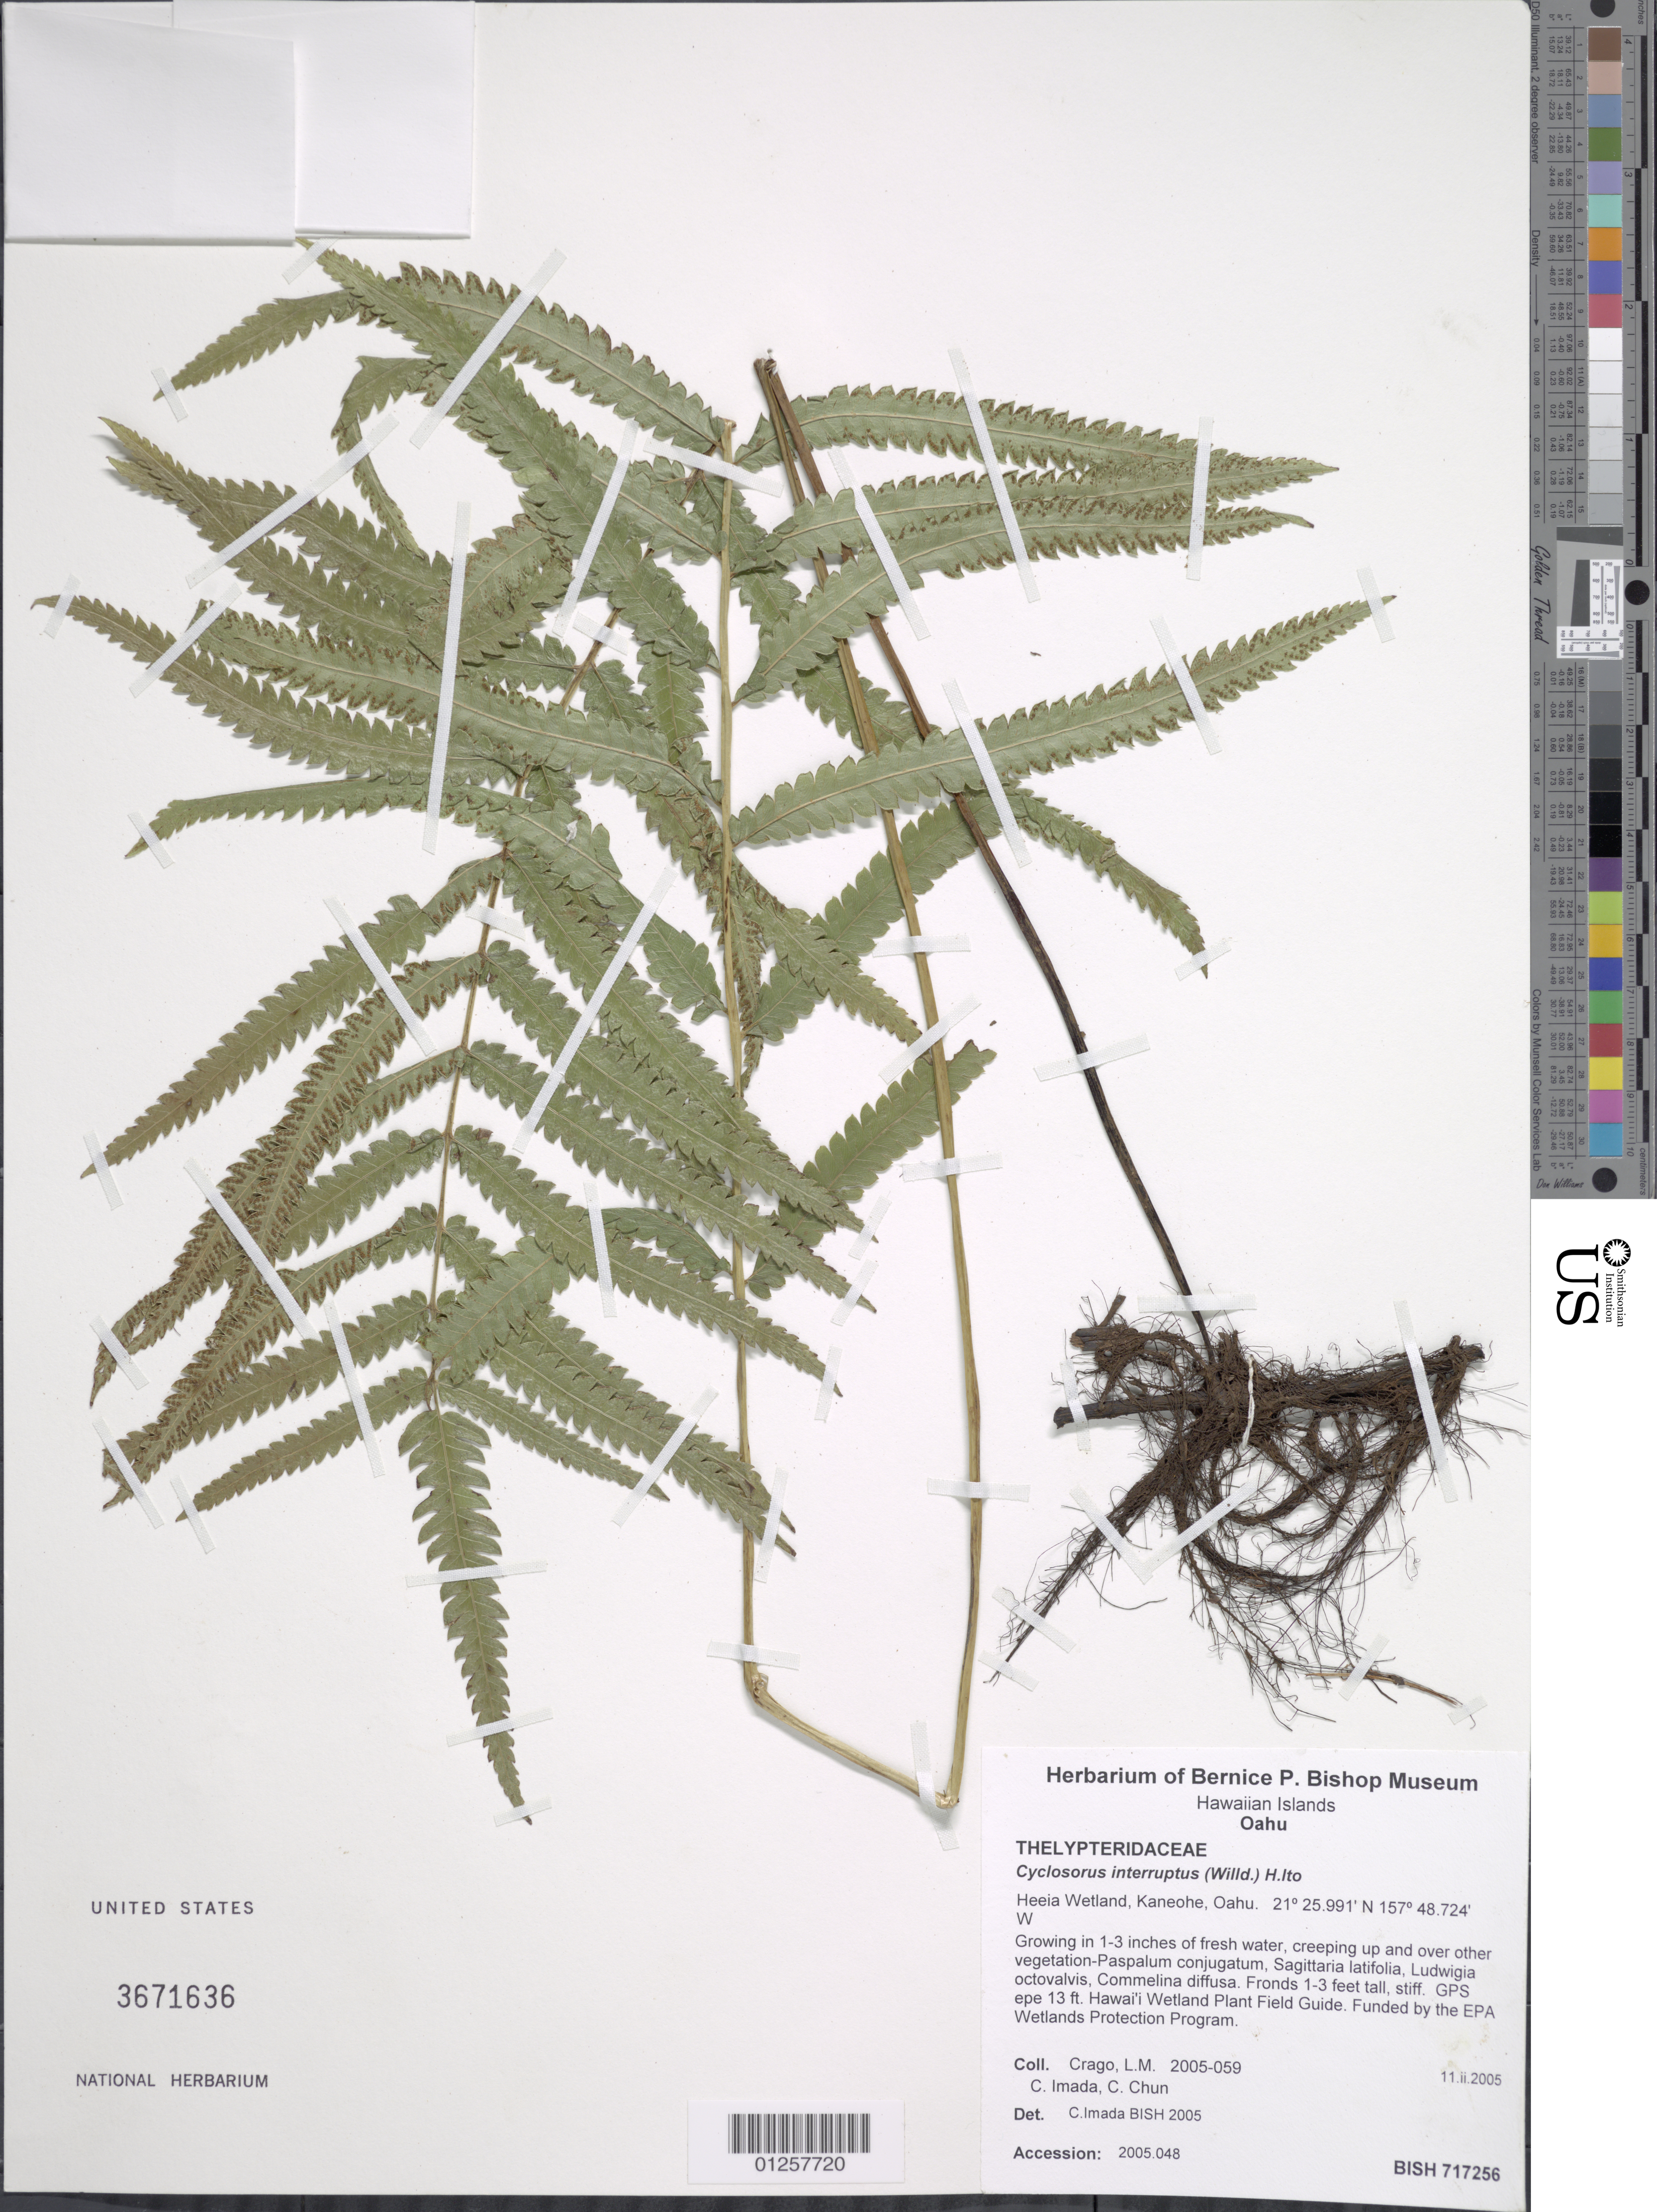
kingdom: Plantae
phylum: Tracheophyta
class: Polypodiopsida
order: Polypodiales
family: Thelypteridaceae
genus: Cyclosorus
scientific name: Cyclosorus interruptus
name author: (Willd.) H. Itô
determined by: Imada, C.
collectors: L. Crago, C. Imada & C. Chun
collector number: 2005-059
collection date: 2005-02-11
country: United States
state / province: Hawaii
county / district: Honolulu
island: Oahu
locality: Kaneohe, Heeia Wetland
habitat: In fresh water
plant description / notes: Accession: 2005.048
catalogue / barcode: US 3671636